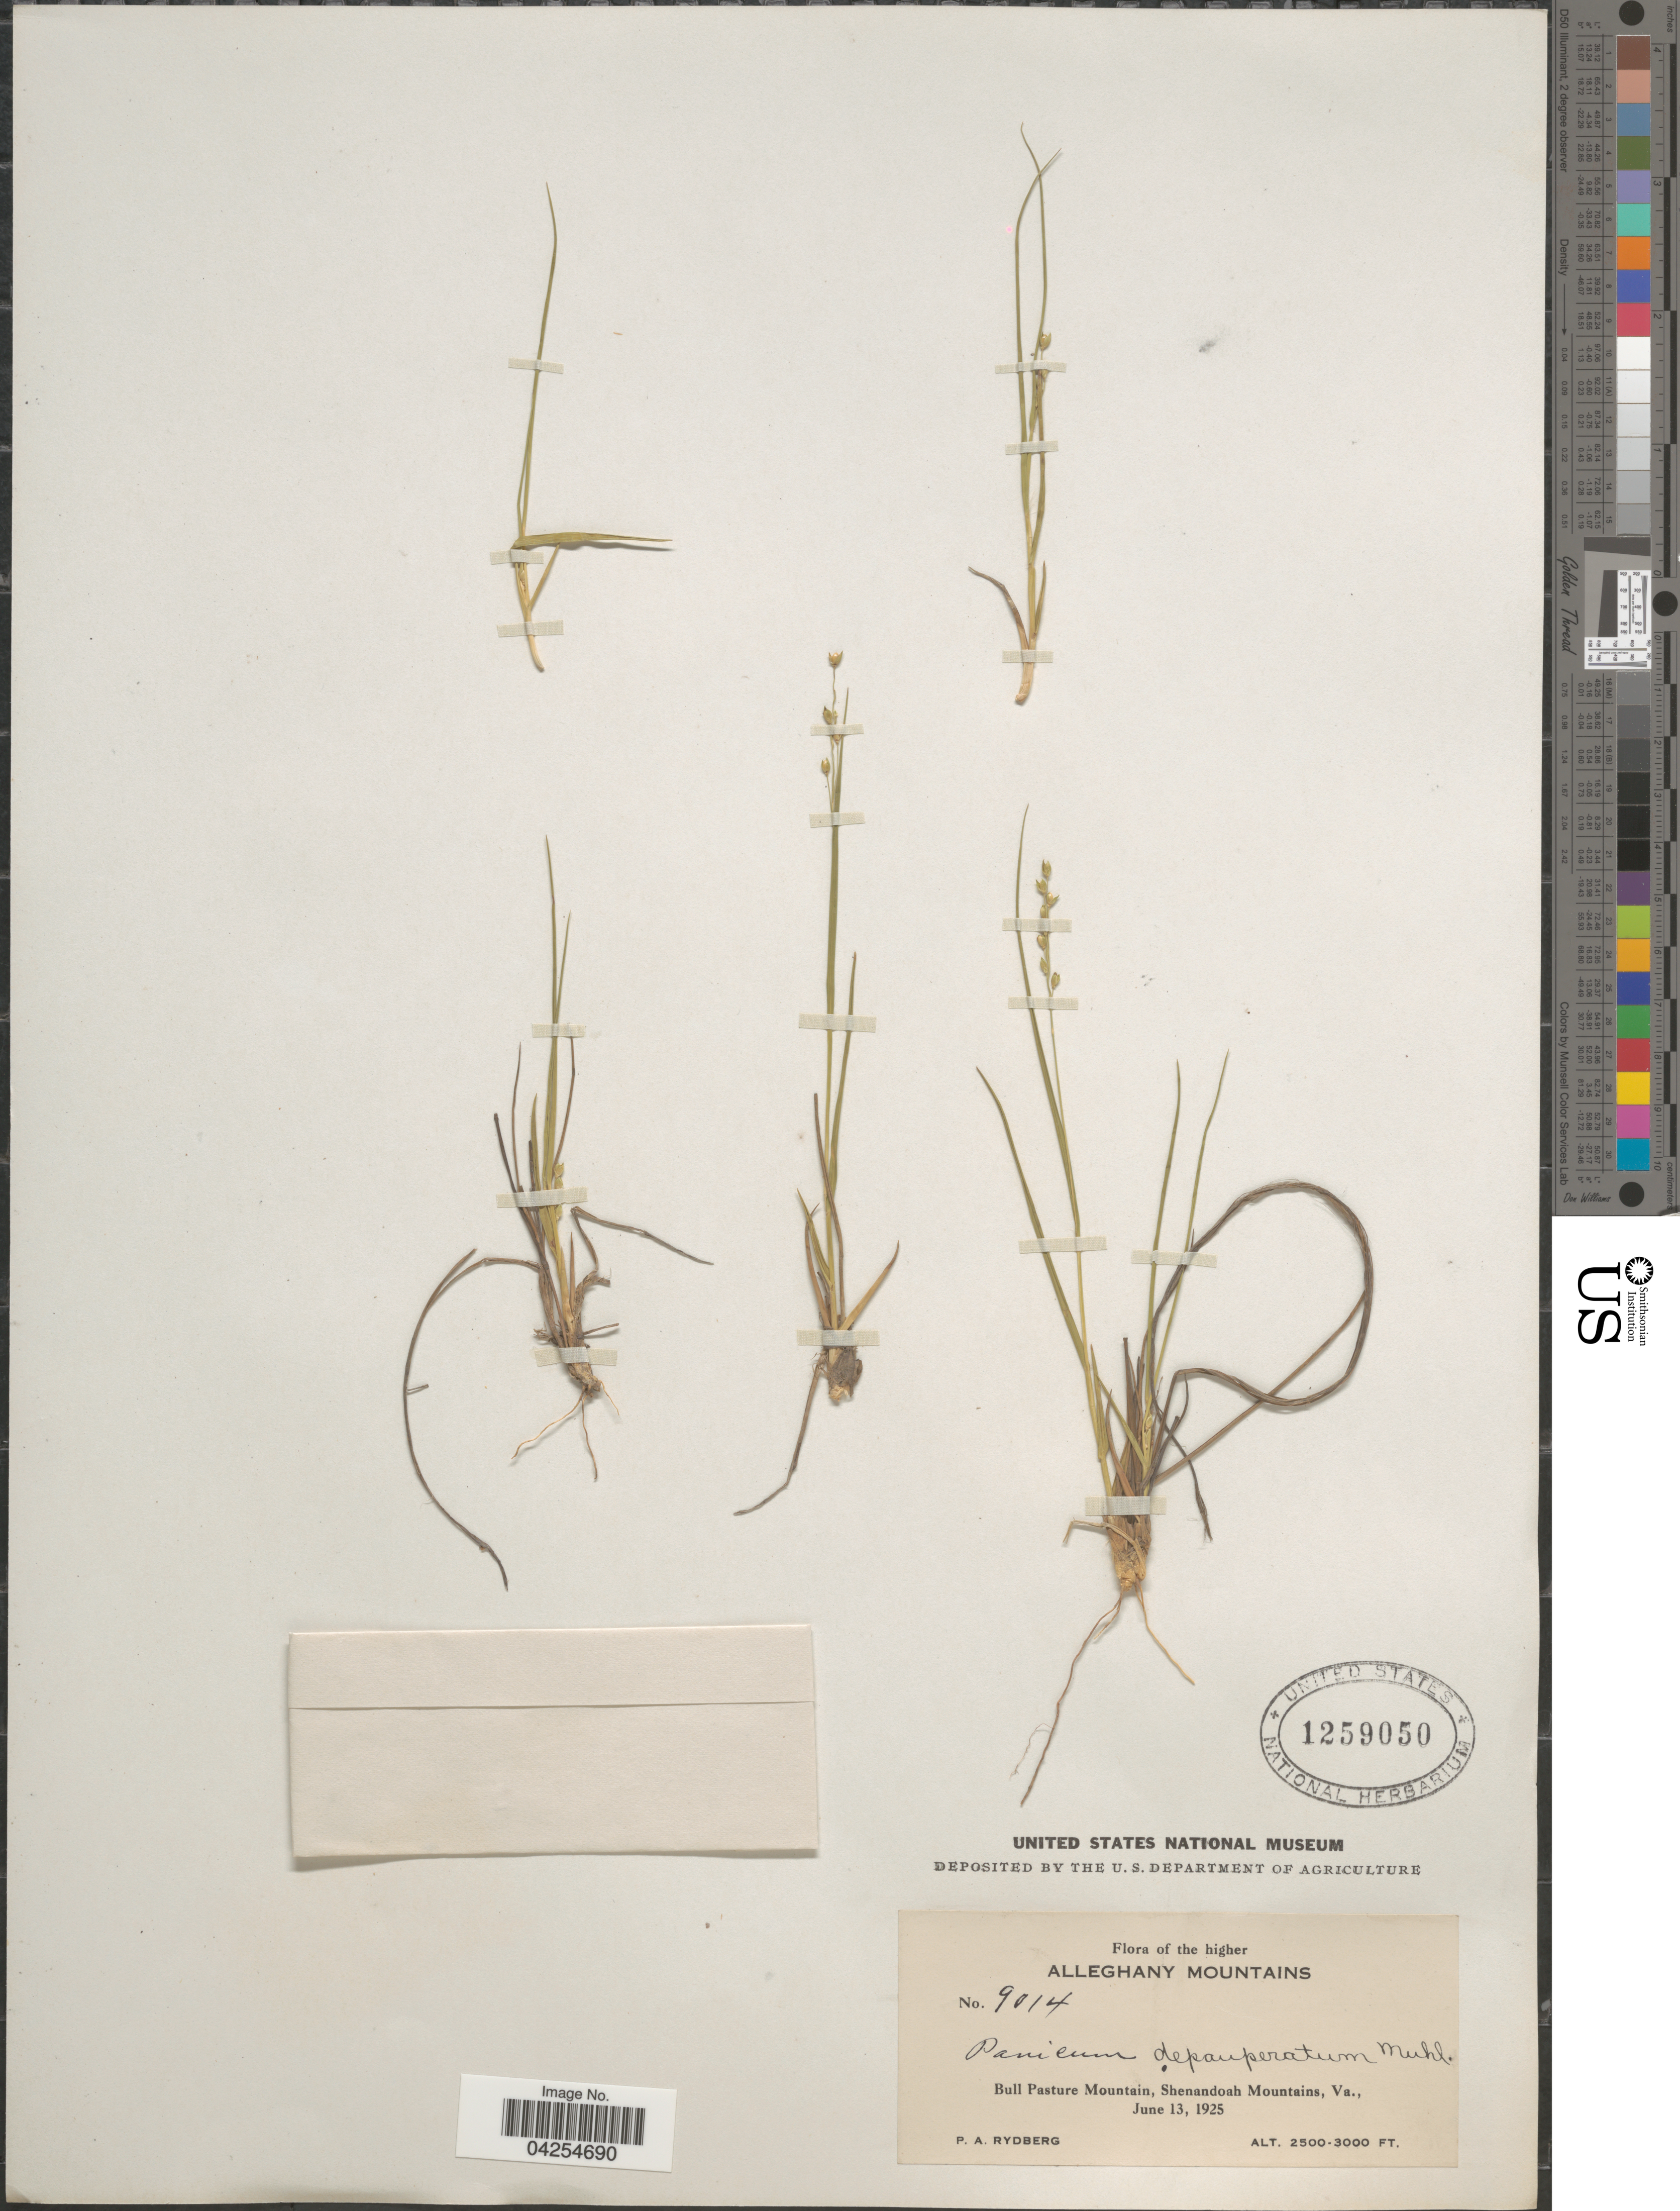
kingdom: Plantae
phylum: Tracheophyta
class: Liliopsida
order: Poales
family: Poaceae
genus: Dichanthelium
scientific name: Dichanthelium depauperatum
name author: (Muhl.) Gould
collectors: P. A. Rydberg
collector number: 9014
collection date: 1925-06-13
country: United States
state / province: Virginia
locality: The higher Alleghany Mountains. Bull Pasture Mountain, Shenandoah Mountains.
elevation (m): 762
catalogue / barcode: US 1259050